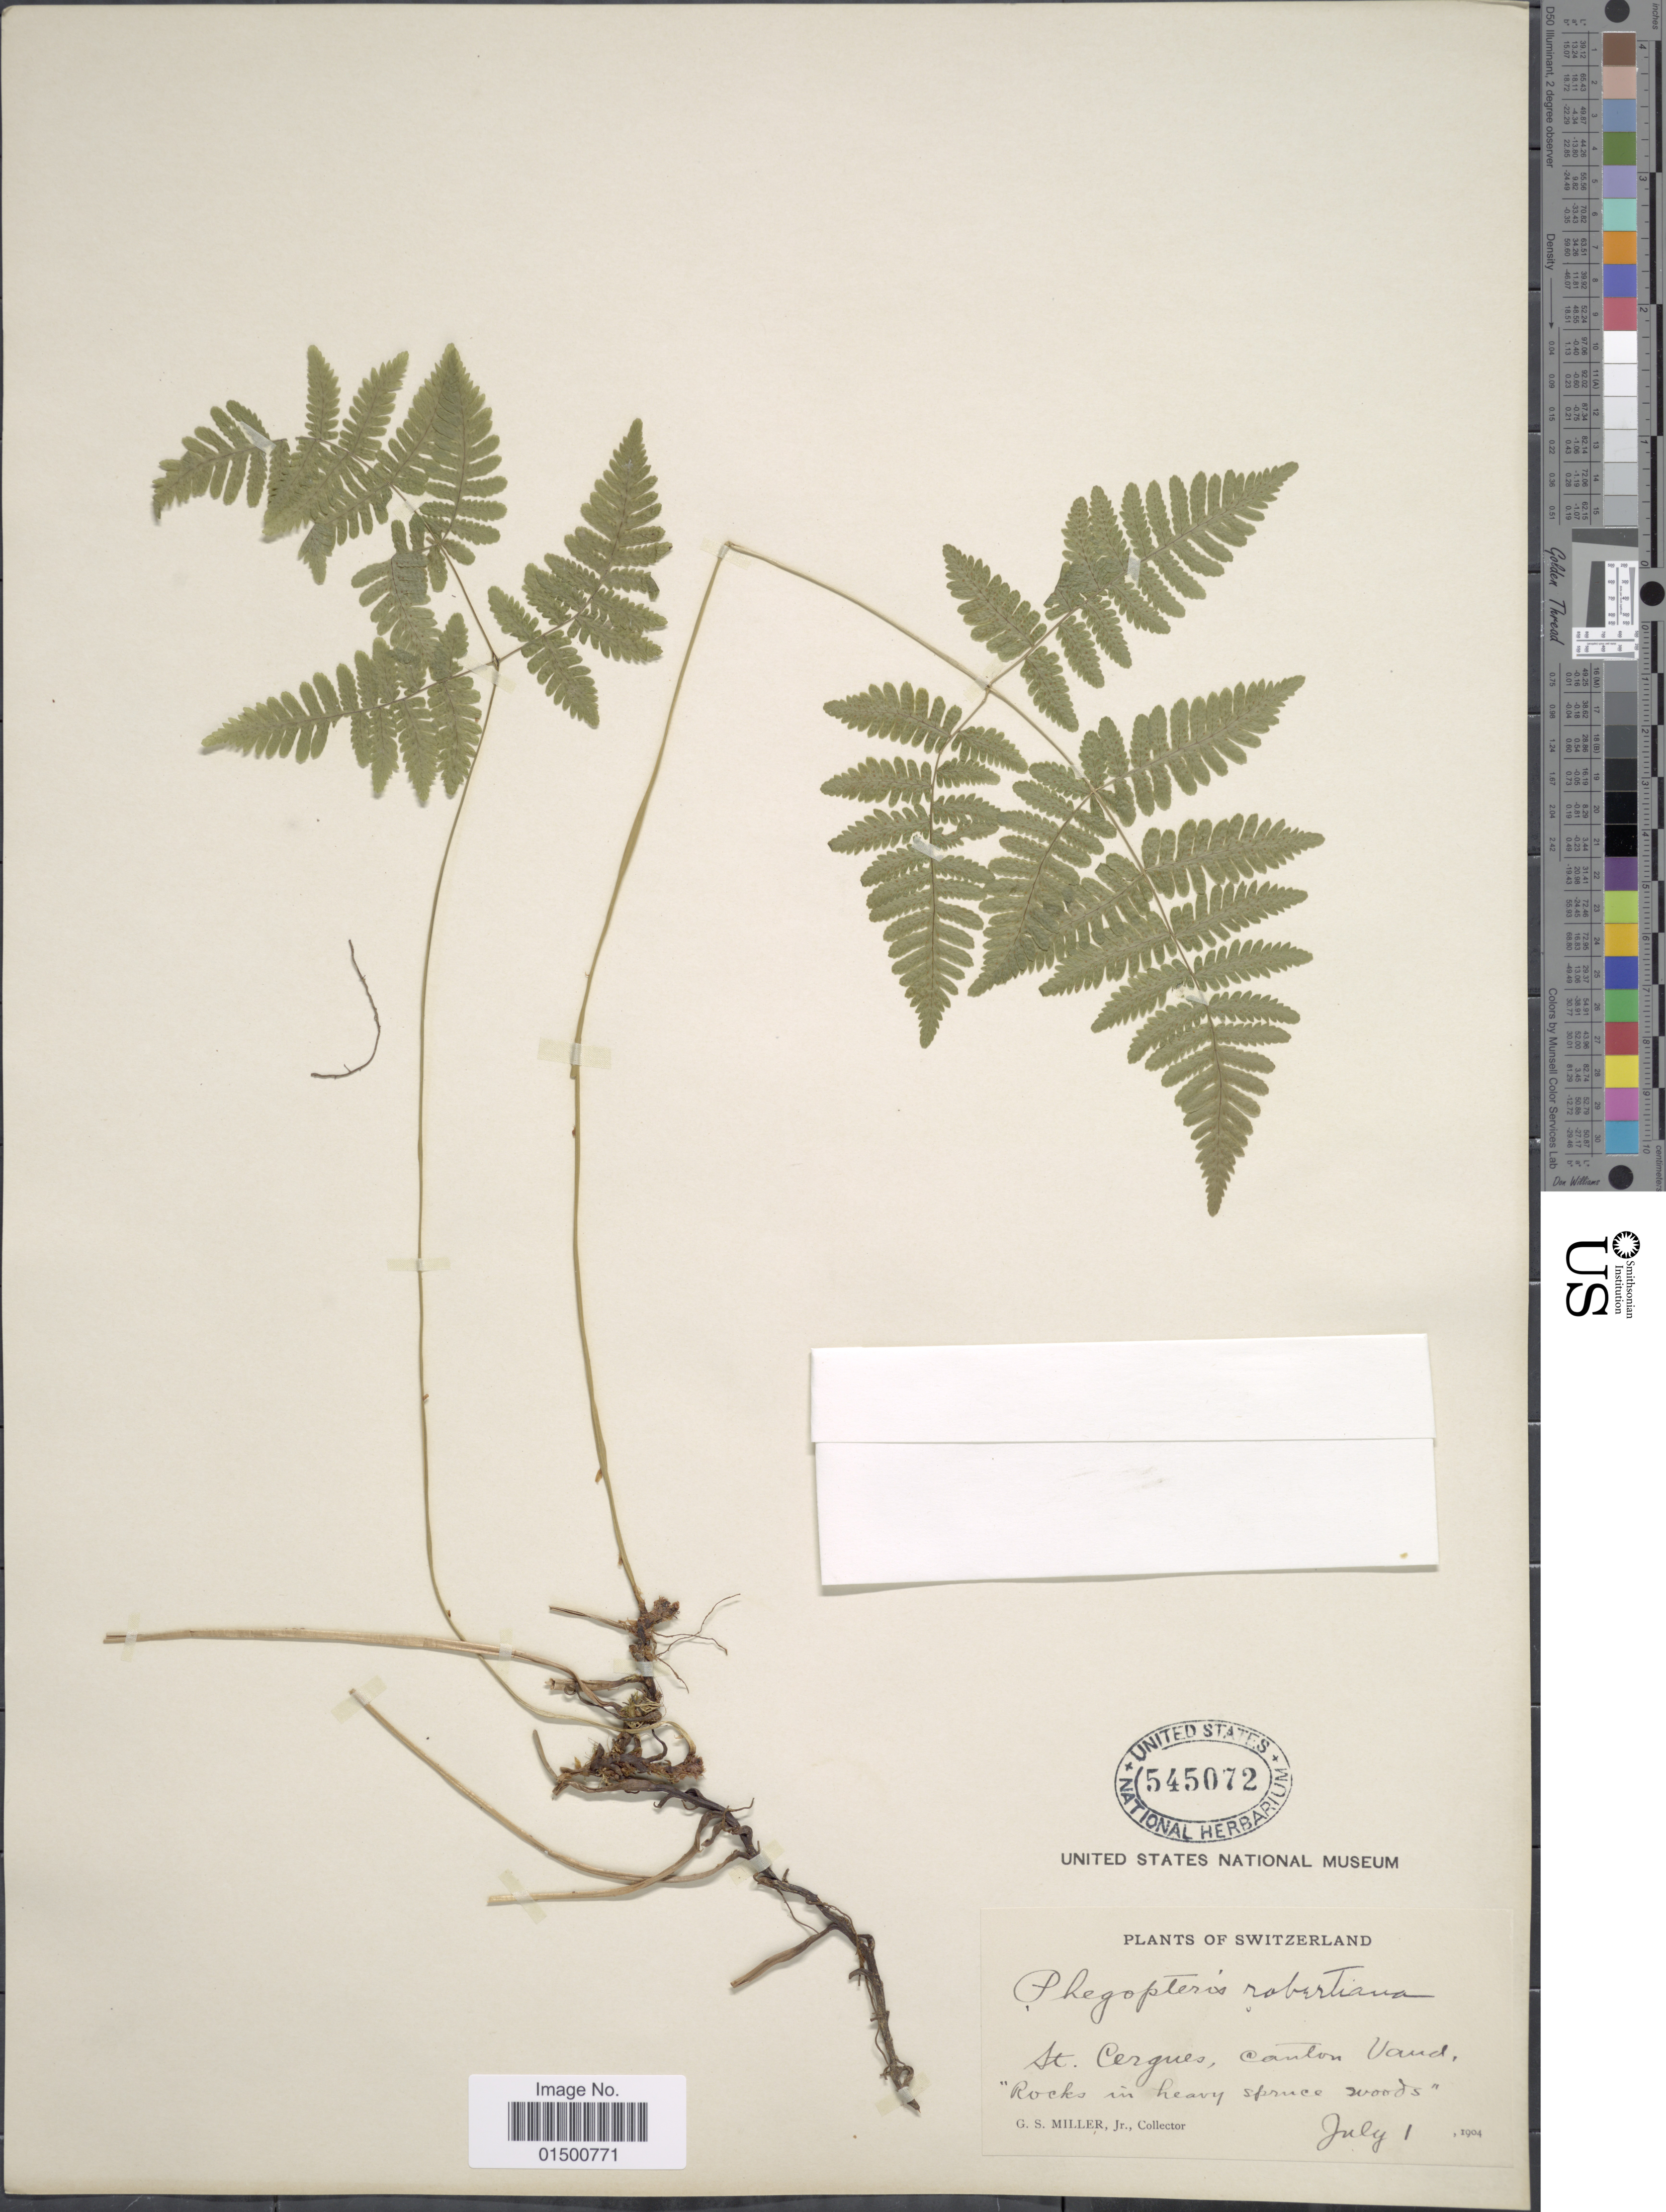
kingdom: Plantae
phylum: Tracheophyta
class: Polypodiopsida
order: Polypodiales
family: Cystopteridaceae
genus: Gymnocarpium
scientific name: Gymnocarpium robertianum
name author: (Hoffm.) Newman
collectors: G. S. Miller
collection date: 1904-07-01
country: Switzerland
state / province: Vaud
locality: St. Cergue, canton Vaud.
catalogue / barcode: US 545072